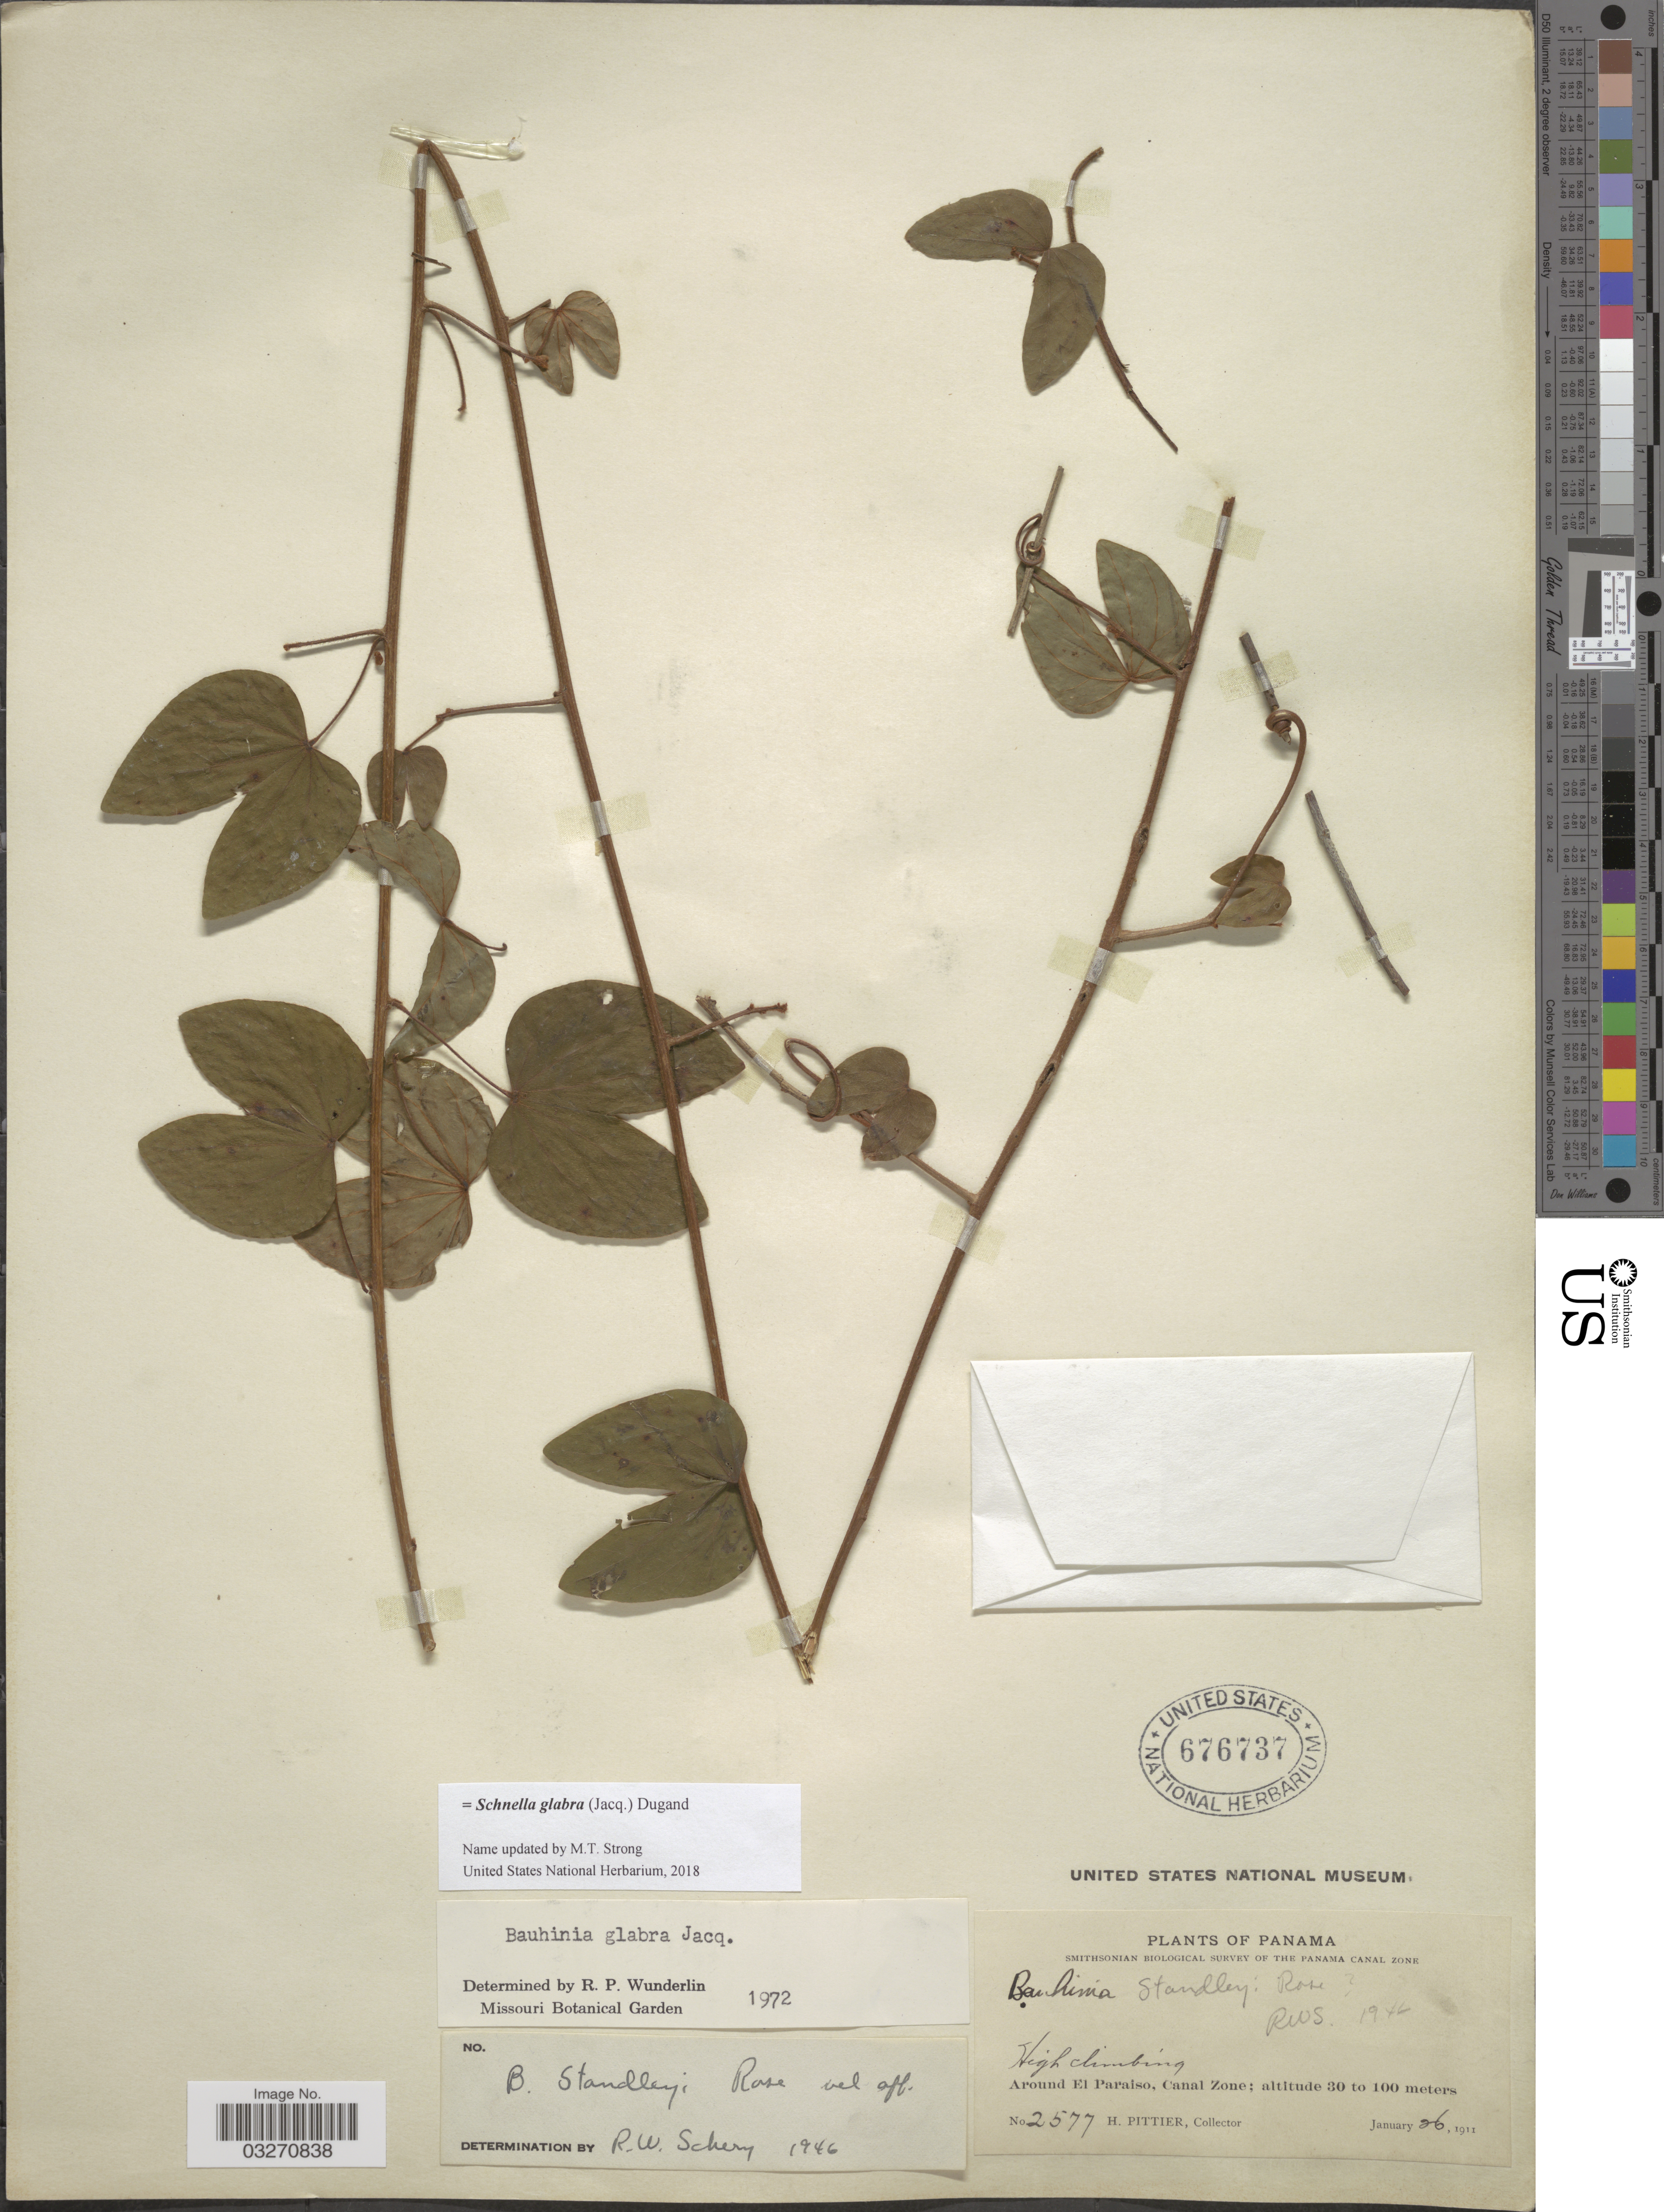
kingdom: Plantae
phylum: Tracheophyta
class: Magnoliopsida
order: Fabales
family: Fabaceae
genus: Schnella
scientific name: Schnella glabra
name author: (Jacq.) Dugand G.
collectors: H. F. Pittier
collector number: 2577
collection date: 1911-01-26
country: Panama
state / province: Colón / Panamá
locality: Around El Paraiso, Canal Zone.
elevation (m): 30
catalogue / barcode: US 676737